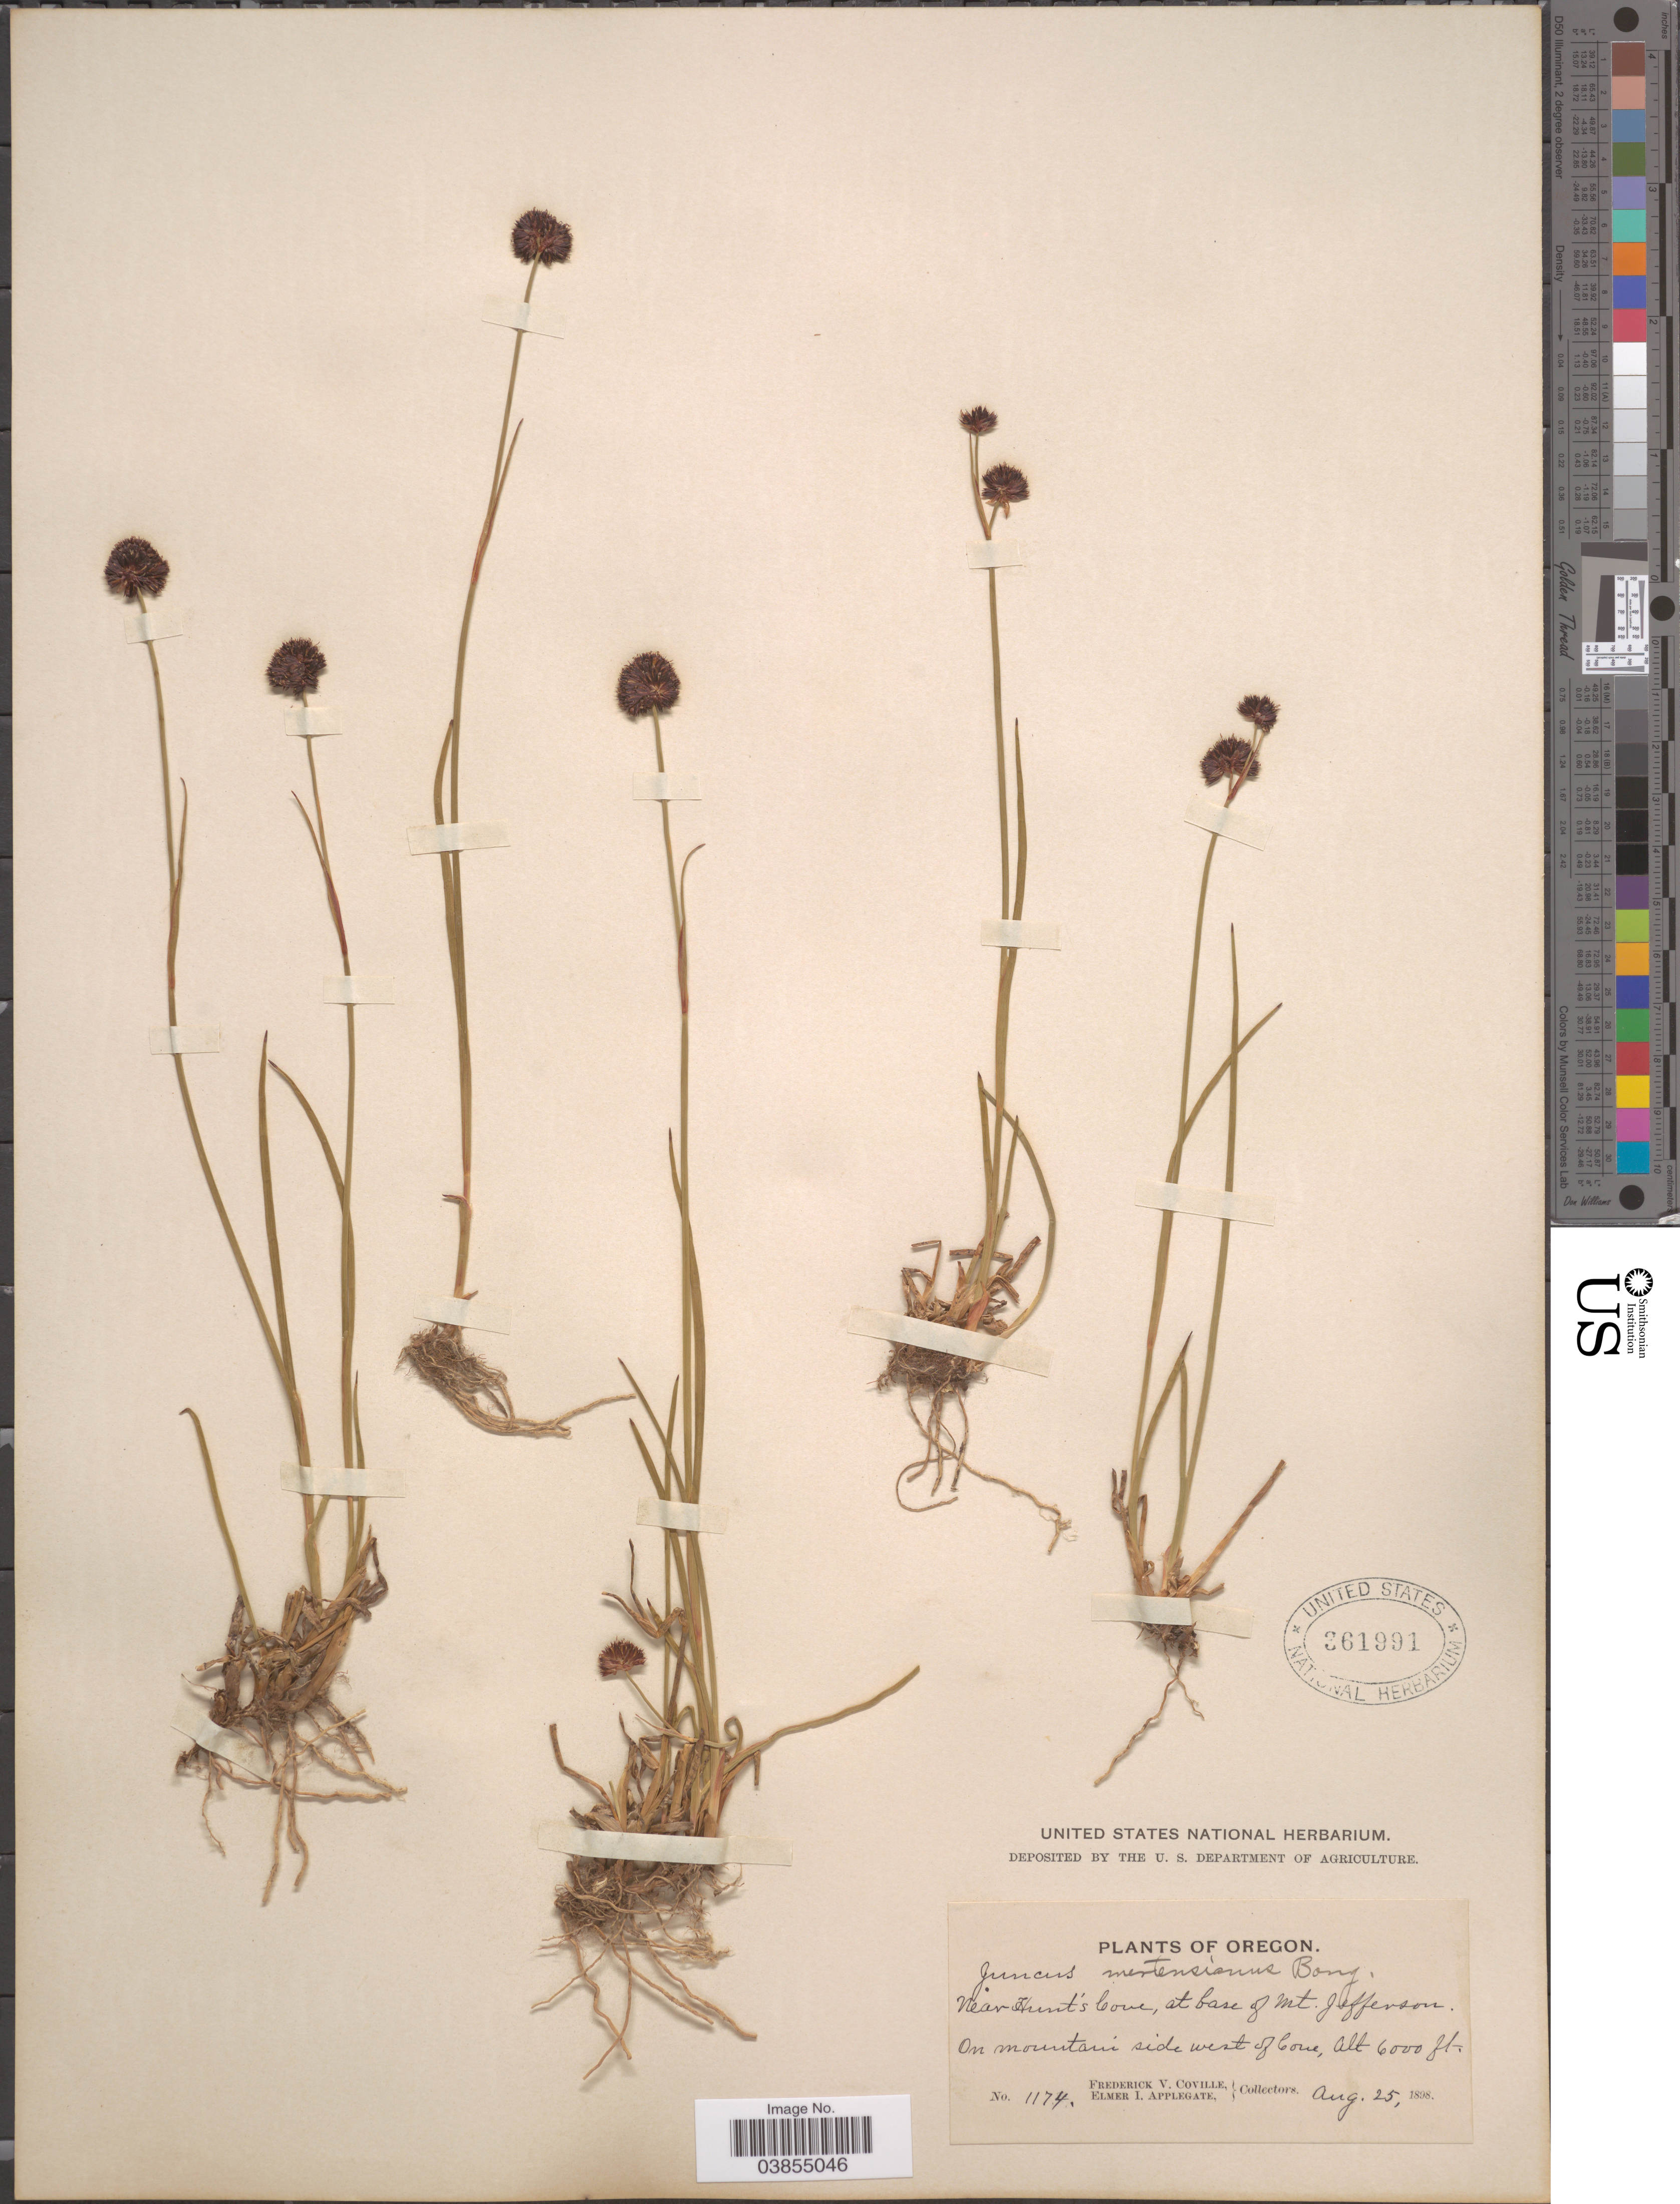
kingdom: Plantae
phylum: Tracheophyta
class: Liliopsida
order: Poales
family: Juncaceae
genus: Juncus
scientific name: Juncus mertensianus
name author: Bong.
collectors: F. V. Coville & E. I. Applegate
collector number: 1174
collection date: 1898-08-25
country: United States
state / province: Oregon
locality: Near Hunt's Cove, at base of Mt. Jefferson. On mountain side west of Cove.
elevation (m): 1829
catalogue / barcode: US 361991